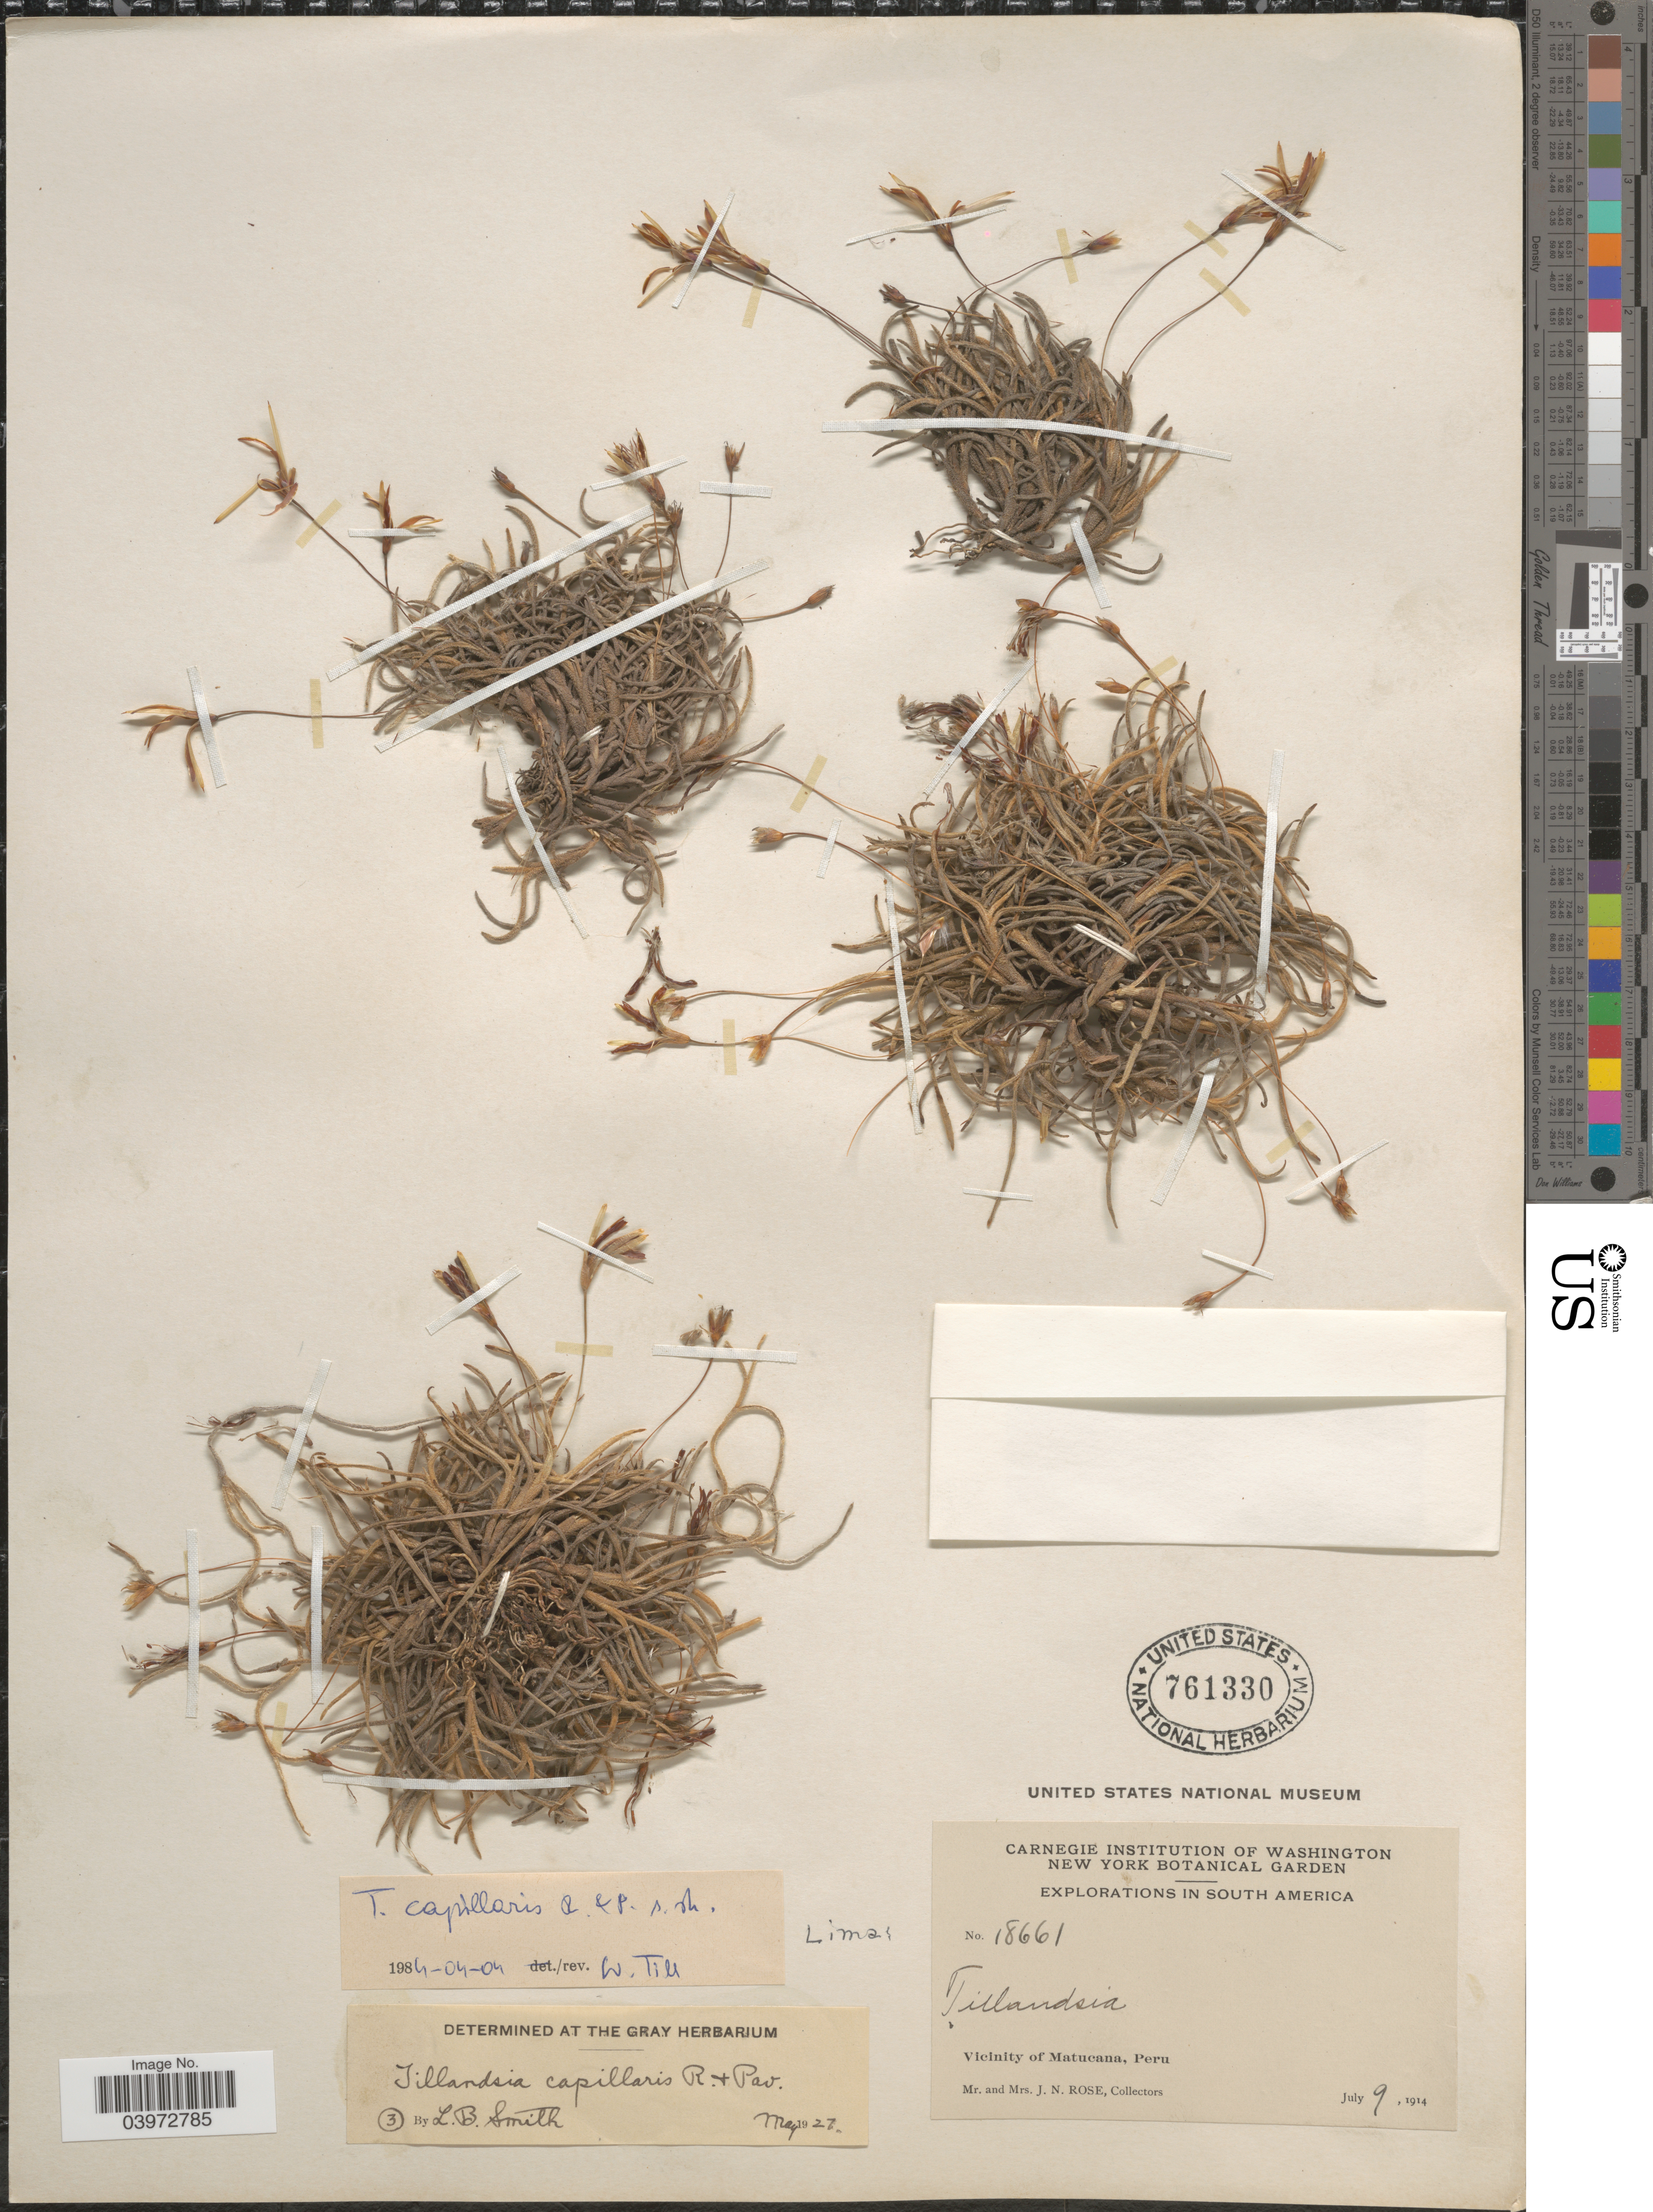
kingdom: Plantae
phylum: Tracheophyta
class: Liliopsida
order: Poales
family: Bromeliaceae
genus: Tillandsia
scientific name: Tillandsia capillaris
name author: Ruiz & Pav.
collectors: J. N. Rose & L. B. Rose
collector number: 18661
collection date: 1914-07-09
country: Peru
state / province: Lima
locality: Vicinity of Matucana.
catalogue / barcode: US 761330